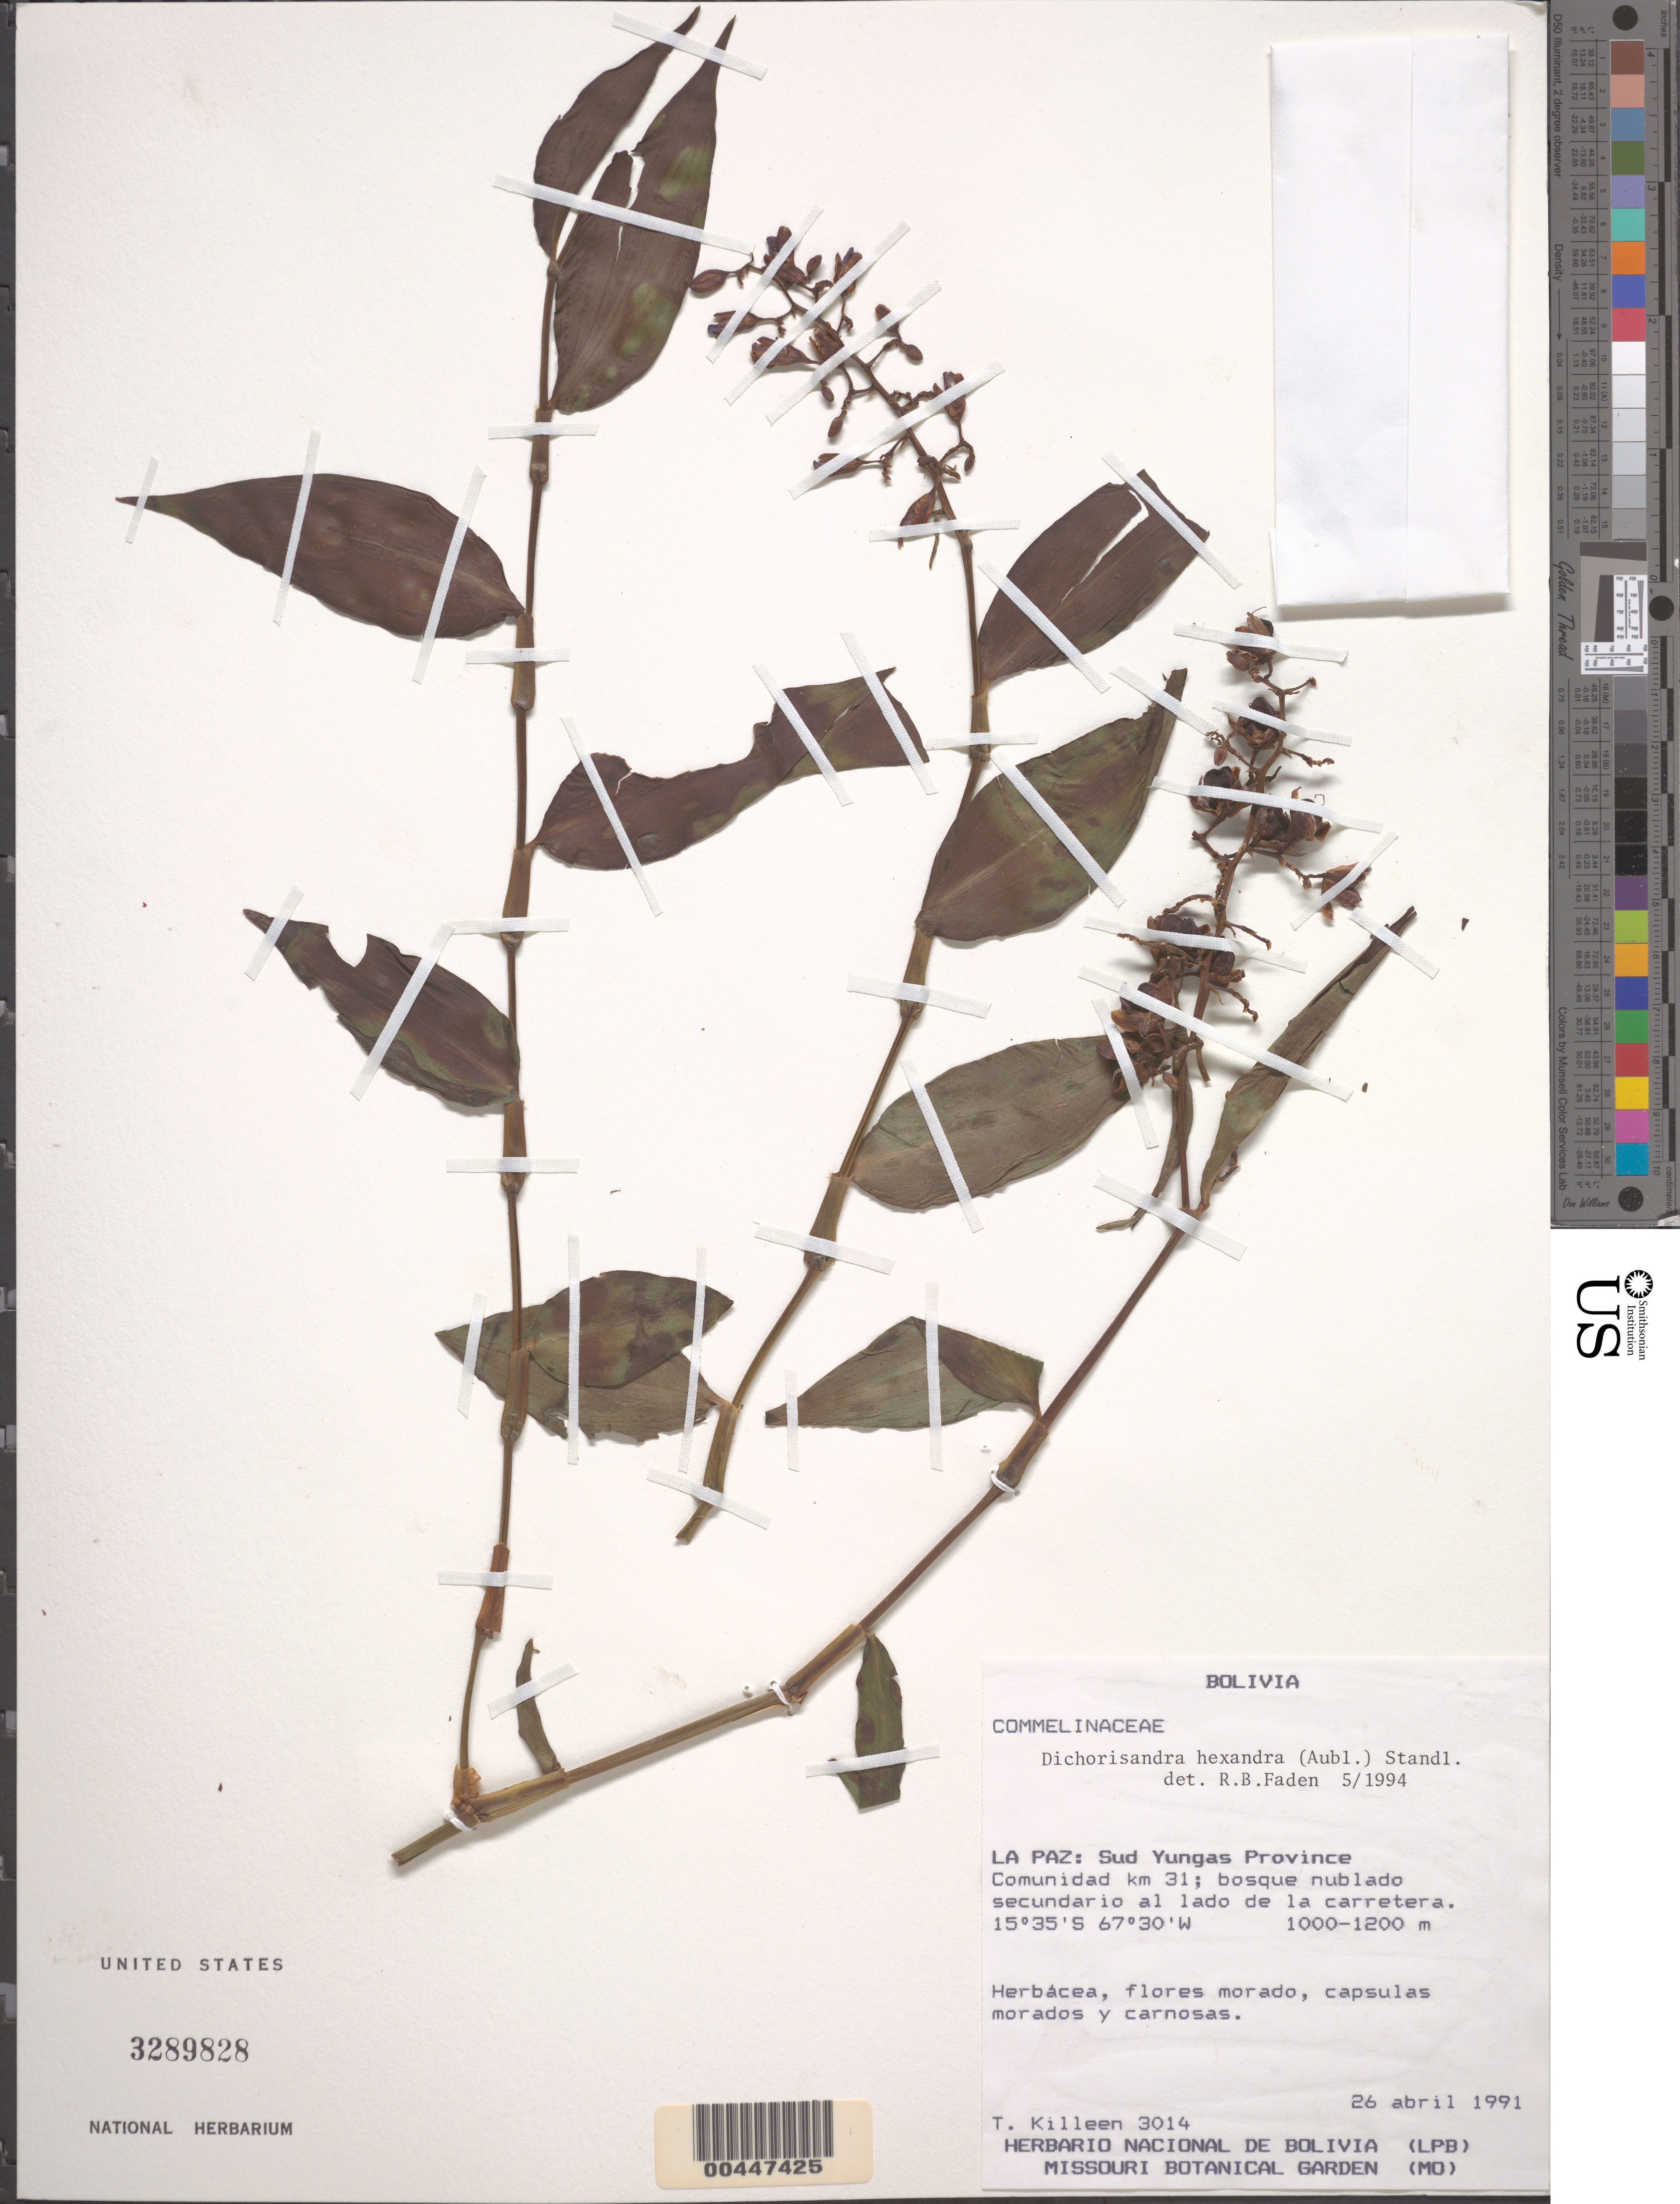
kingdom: Plantae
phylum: Tracheophyta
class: Liliopsida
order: Commelinales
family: Commelinaceae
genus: Dichorisandra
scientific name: Dichorisandra hexandra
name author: (Aubl.) Standl.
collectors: T. Killeen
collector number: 3014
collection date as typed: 26 Apr 1991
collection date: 1991-04-26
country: Bolivia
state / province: La Paz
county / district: Sud Yungas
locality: Comunidad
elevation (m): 1000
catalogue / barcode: US 3289828